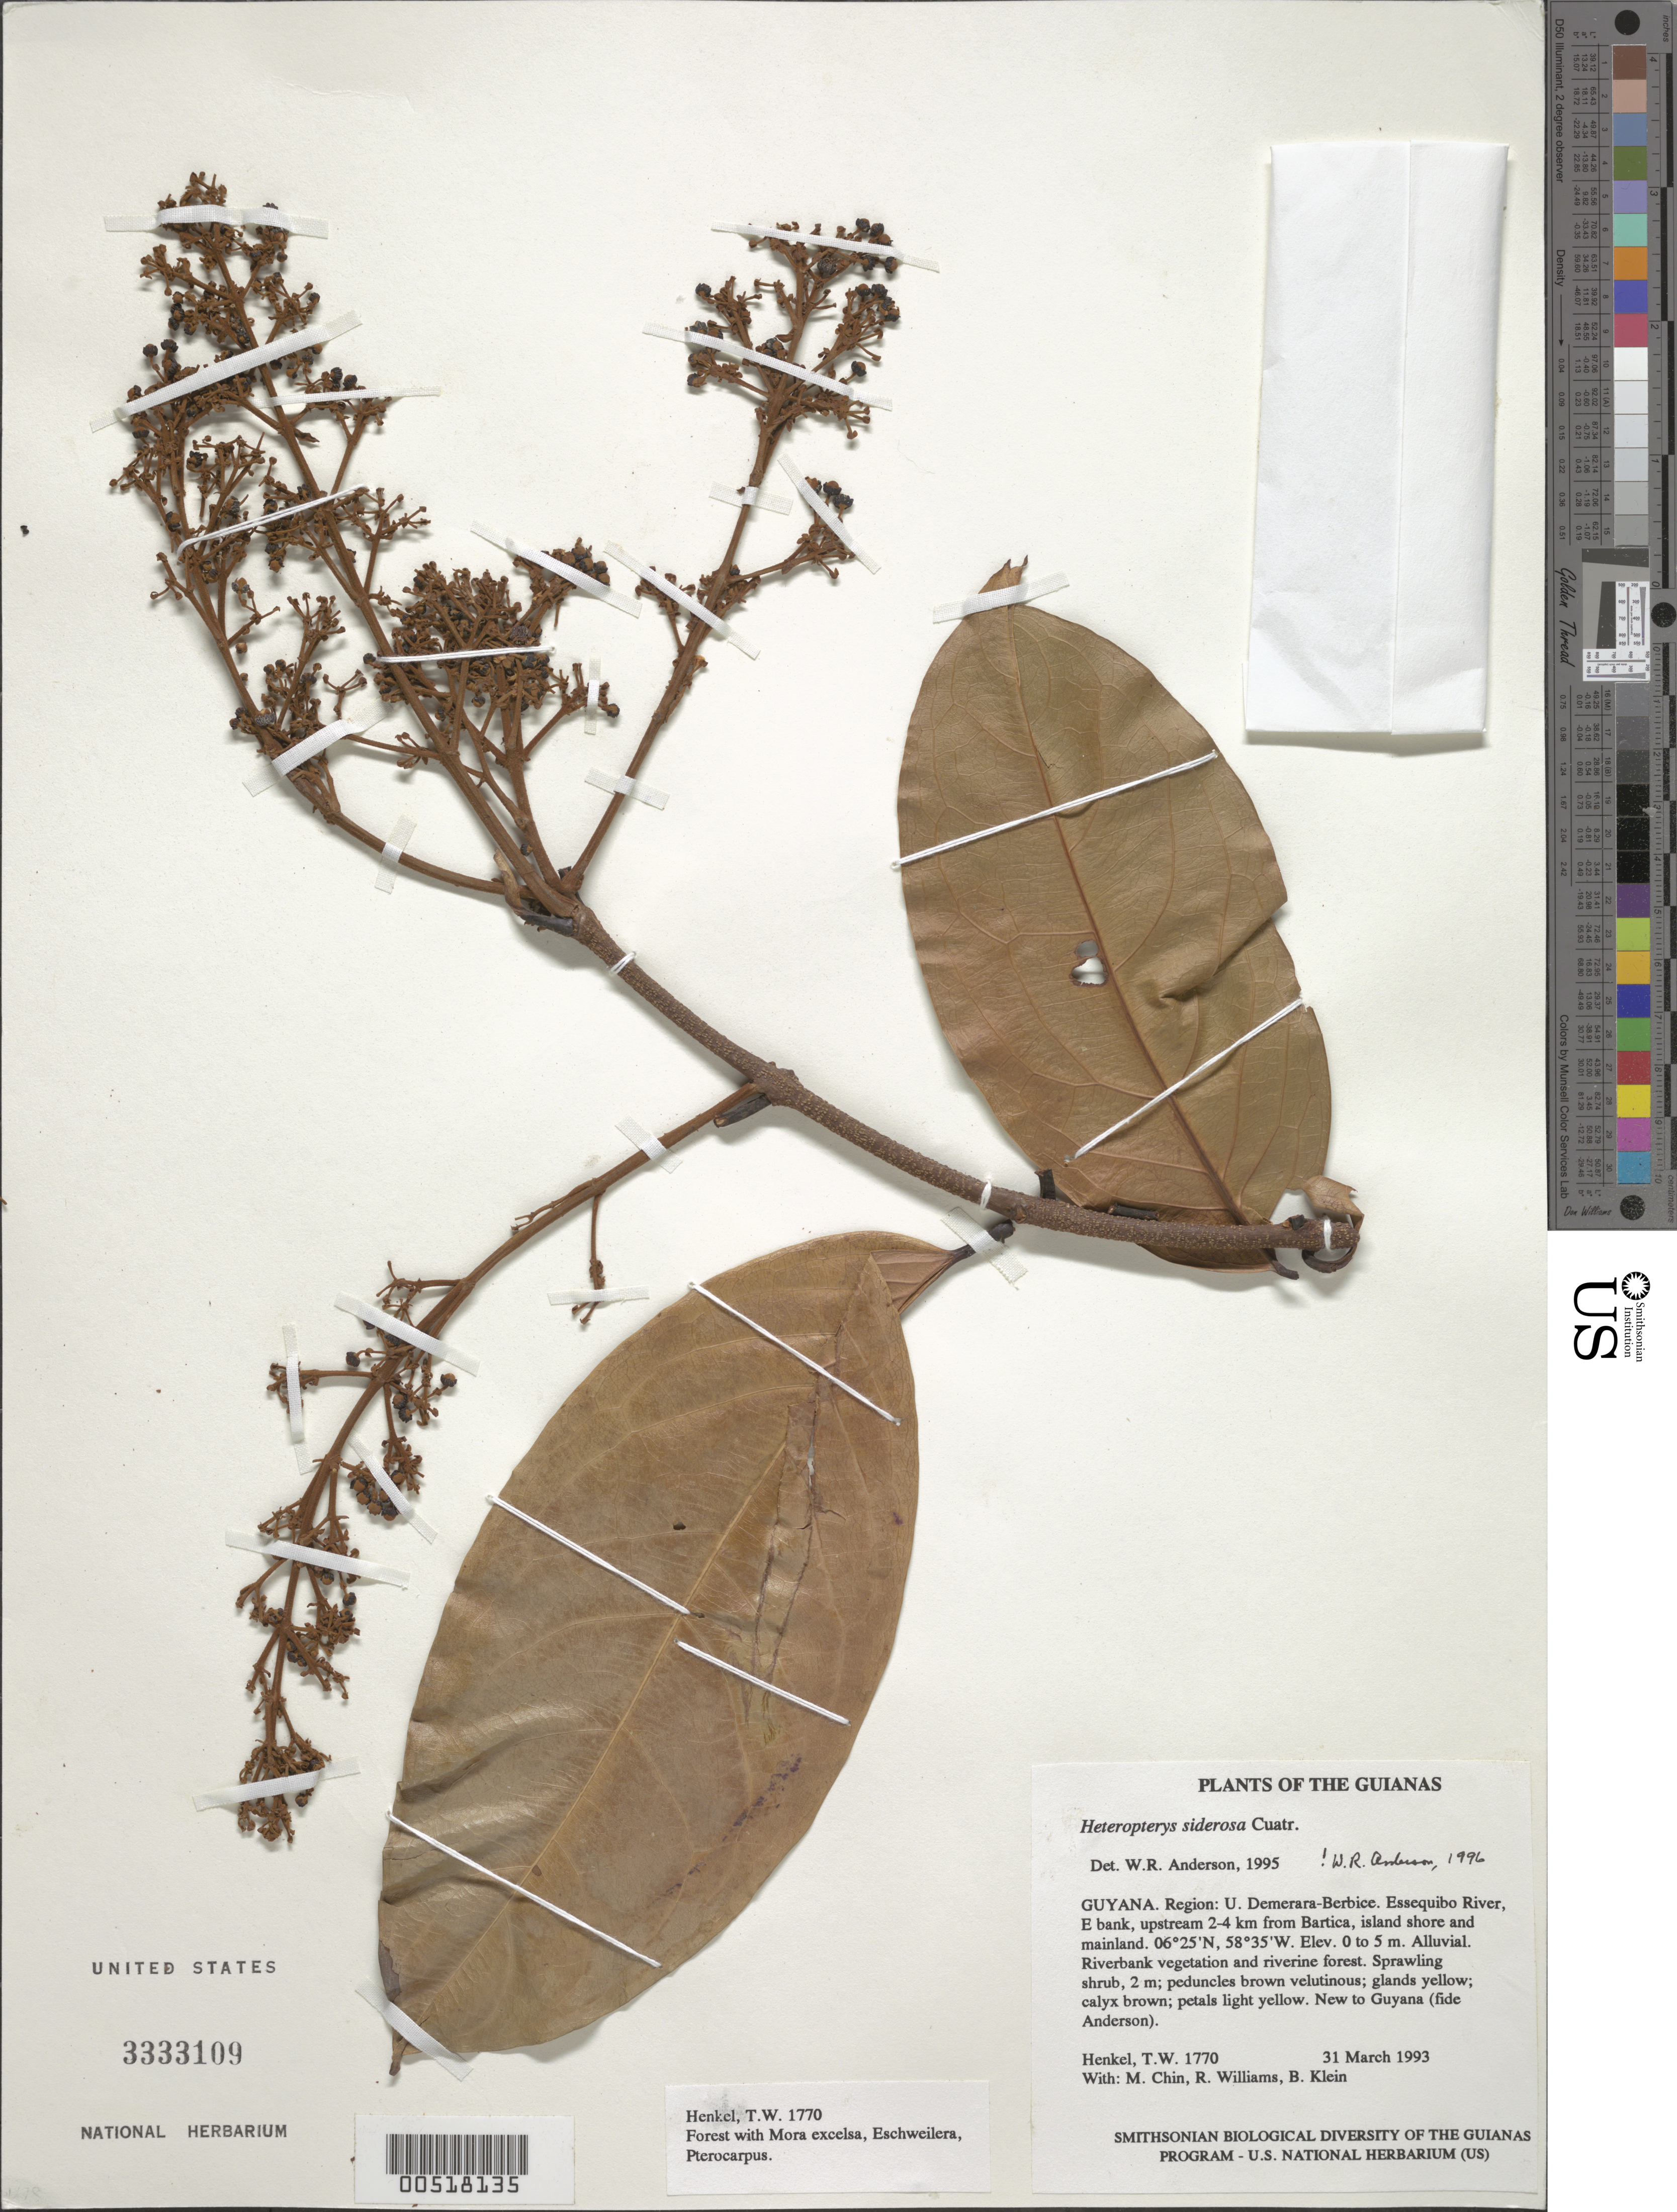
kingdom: Plantae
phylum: Tracheophyta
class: Magnoliopsida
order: Malpighiales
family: Malpighiaceae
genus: Heteropterys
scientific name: Heteropterys siderosa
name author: Cuatrec.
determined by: Anderson, W. R., (MICH), University of Michigan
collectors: T. Henkel, M. Chin, R. Williams & B. Klein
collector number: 1770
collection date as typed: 31 March 1993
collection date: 1993-03-31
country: Guyana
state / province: U. Demerara-Berbice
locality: Essequibo River, E bank, upstream 2-4 km from Bartica, island shore and mainland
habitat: Alluvial. Riverbank vegetation and riverine forest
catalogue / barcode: US 3333109